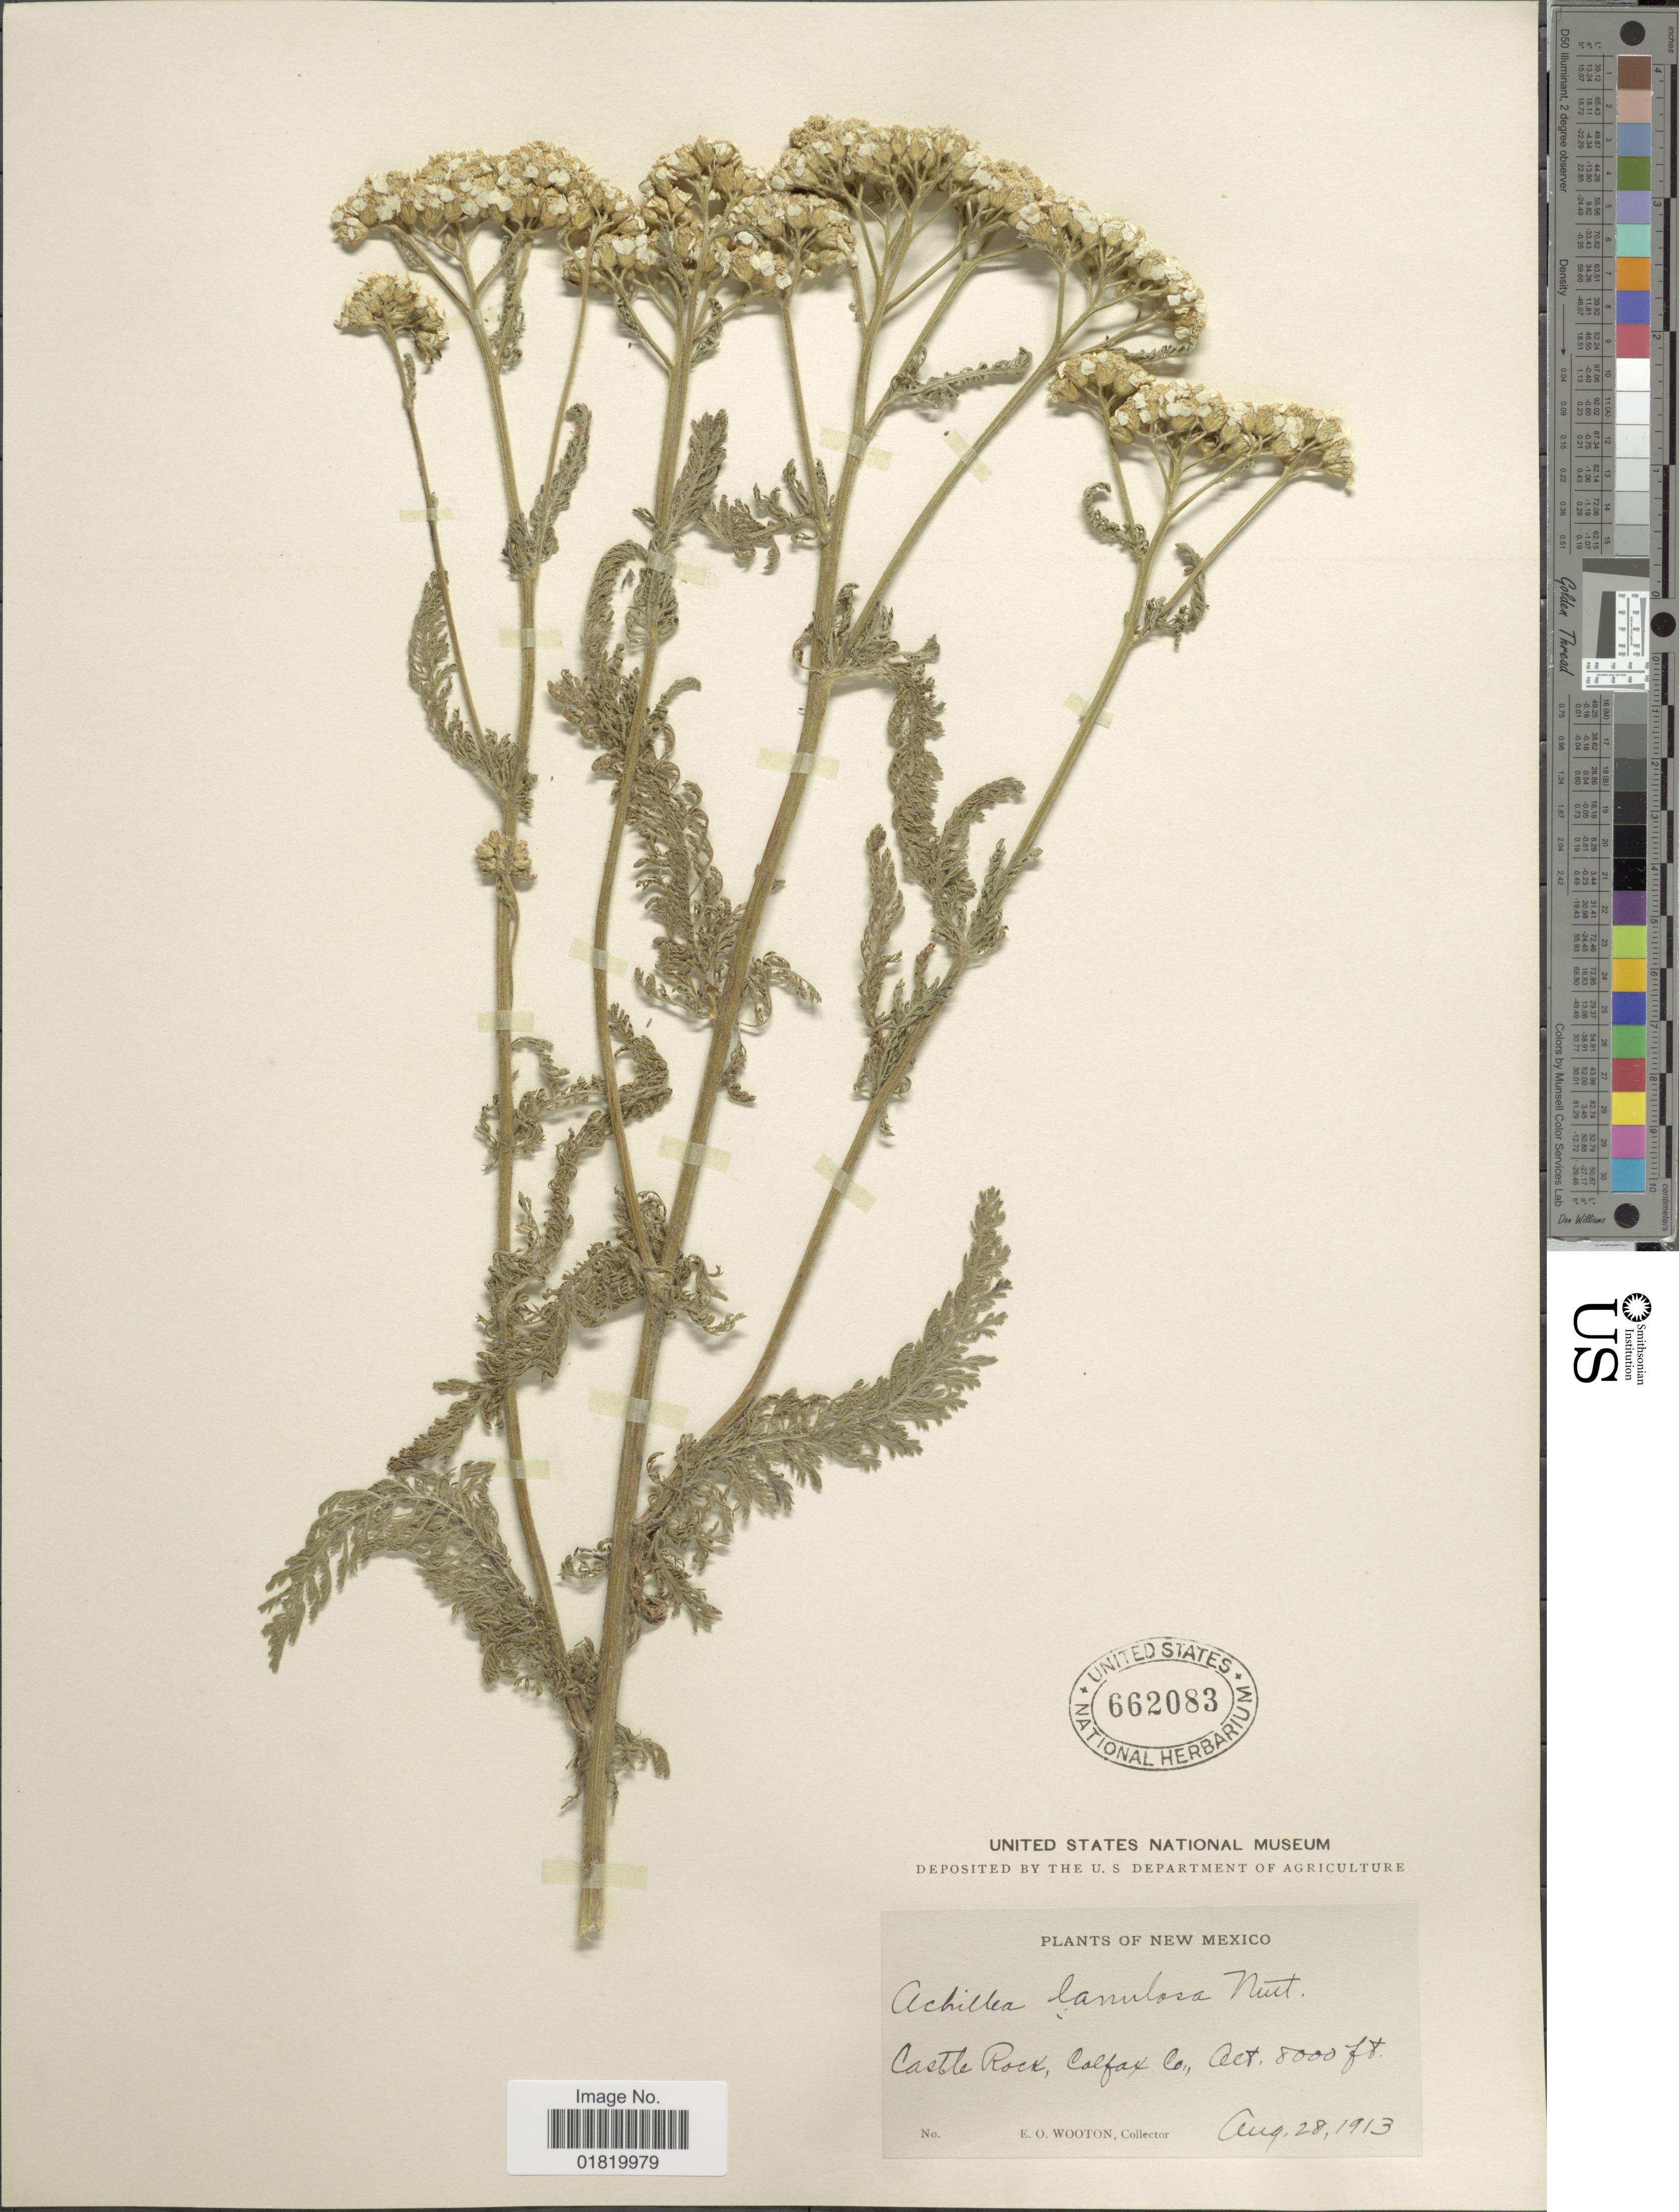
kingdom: Plantae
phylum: Tracheophyta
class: Magnoliopsida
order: Asterales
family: Asteraceae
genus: Achillea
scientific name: Achillea lanulosa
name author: Nutt.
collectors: E. O. Wooton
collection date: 1913-08-28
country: United States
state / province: New Mexico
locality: Castle Rock, Colfax Co.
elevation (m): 2438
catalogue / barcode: US 662083